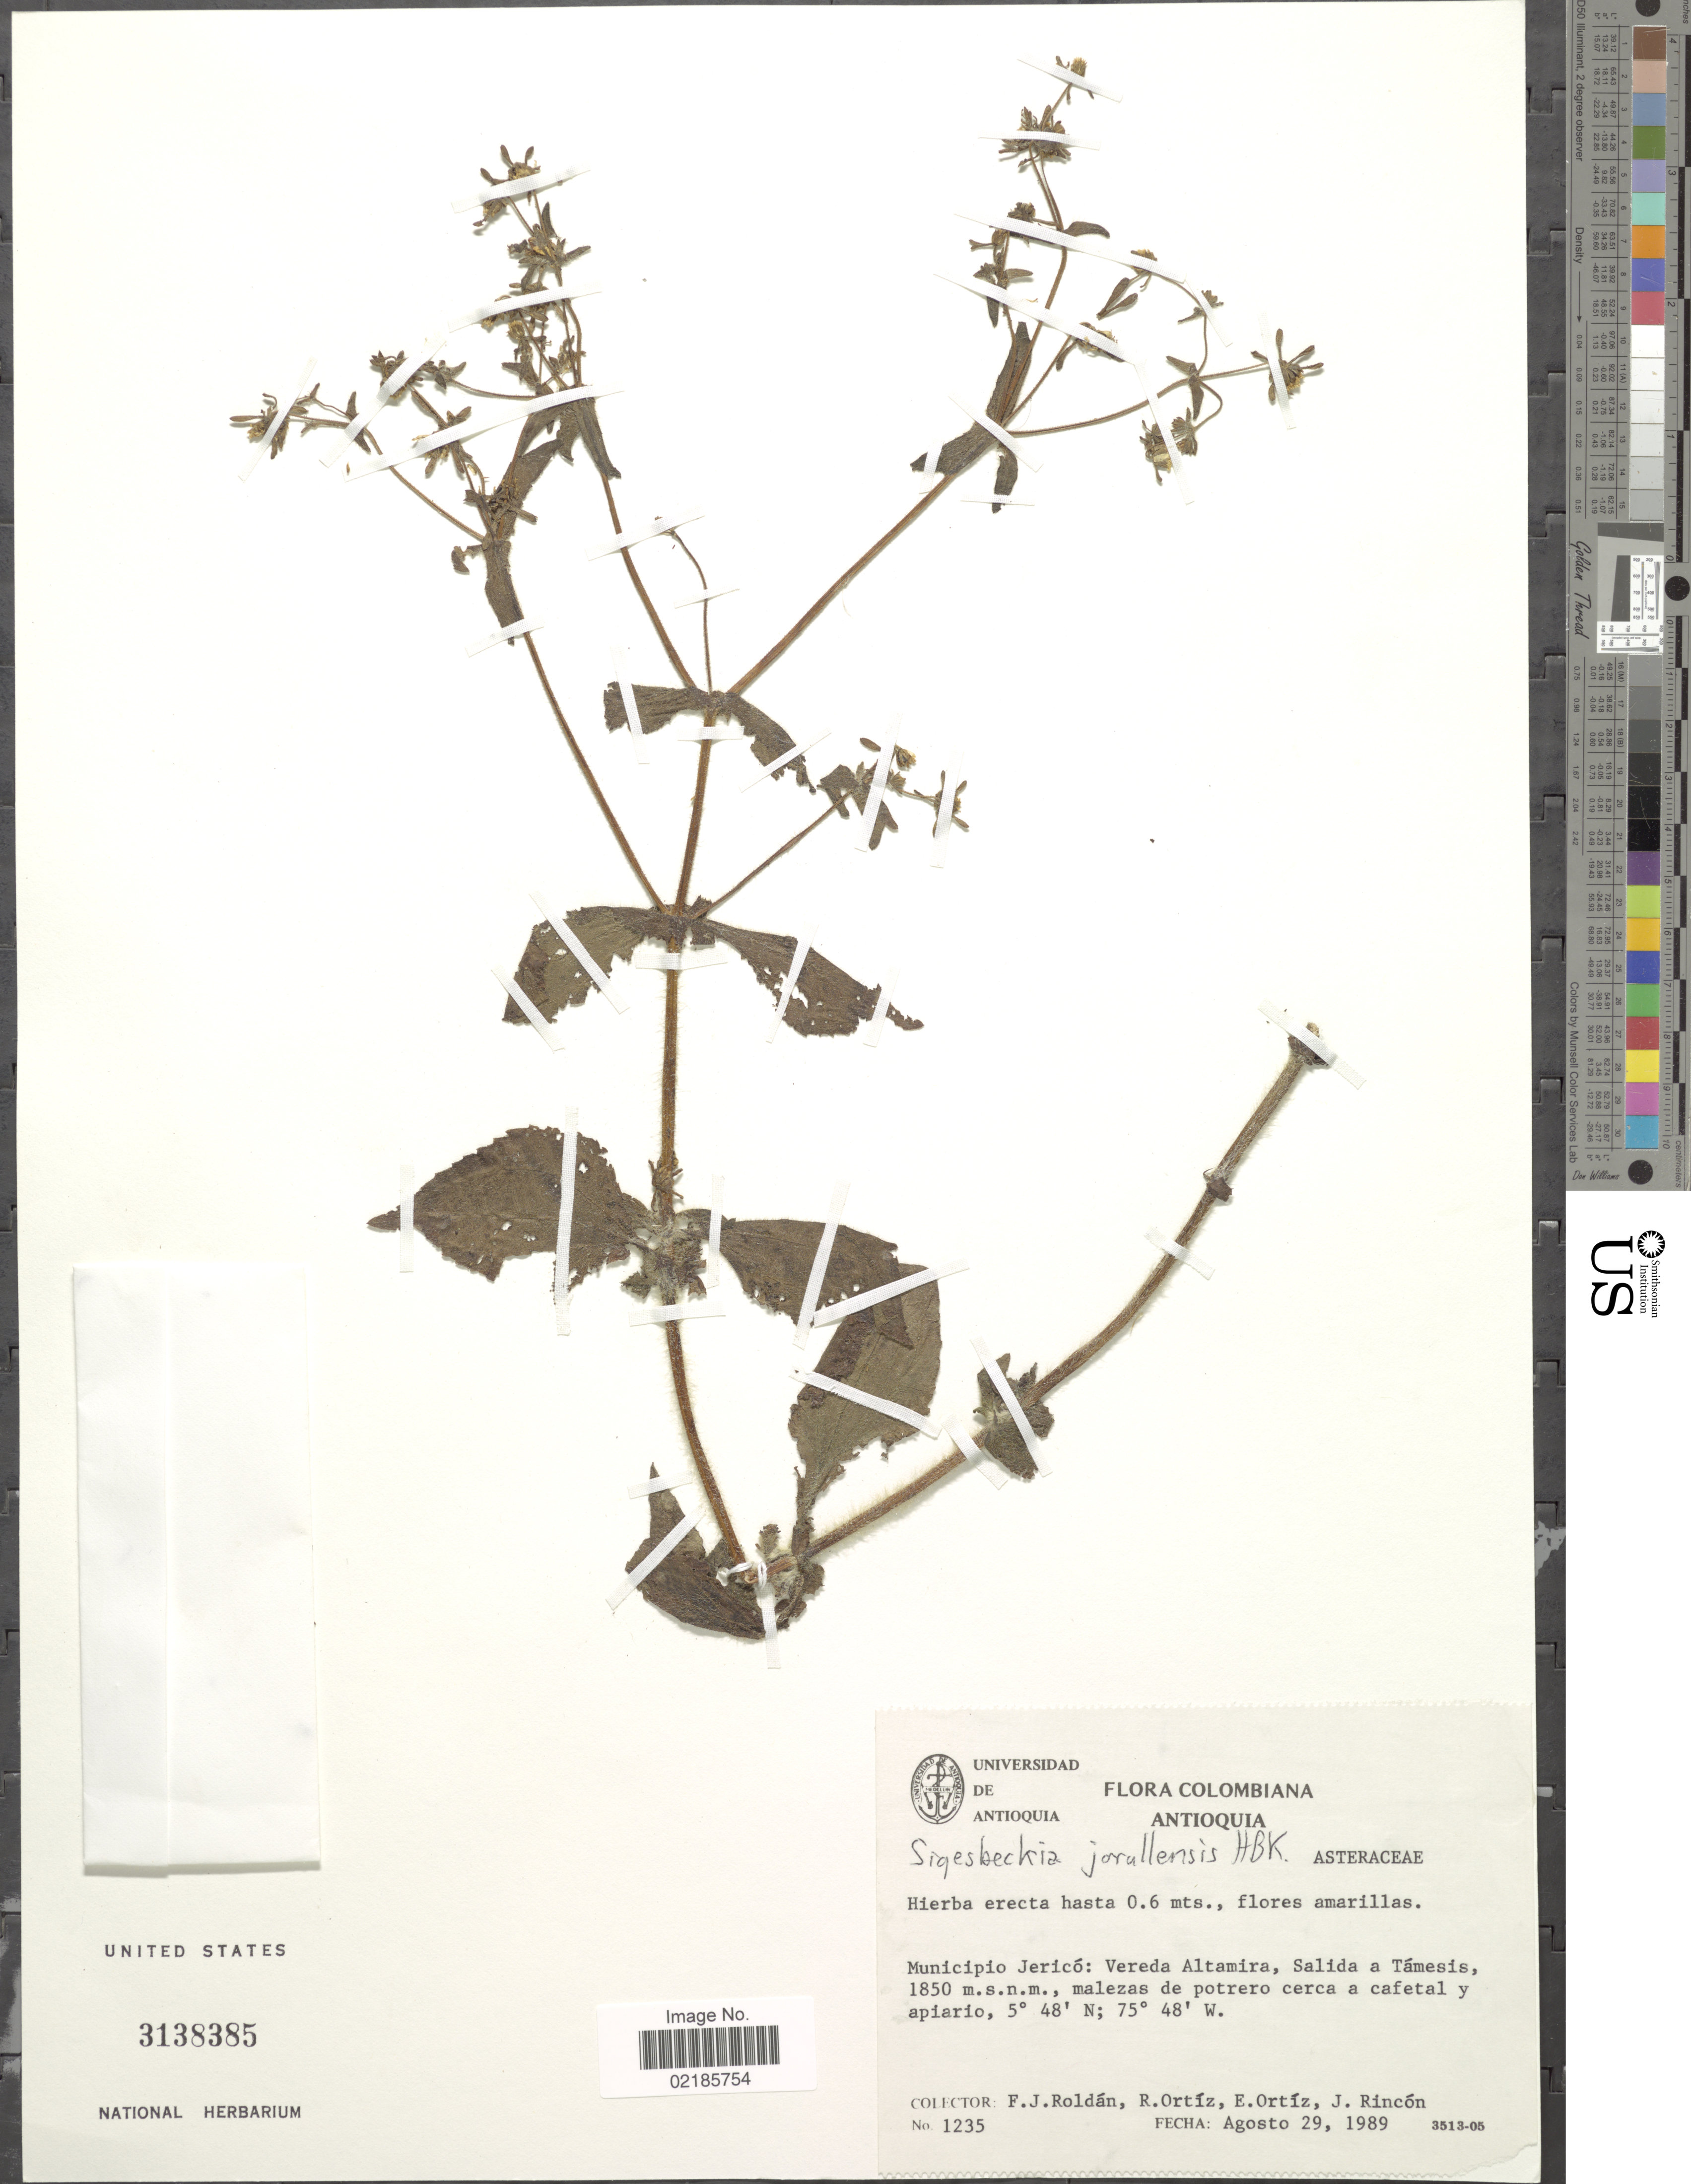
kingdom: Plantae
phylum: Tracheophyta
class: Magnoliopsida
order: Asterales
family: Asteraceae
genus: Sigesbeckia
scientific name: Sigesbeckia jorullensis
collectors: F. J. Roldán, R. Tún Ortíz, E. Ortíz & J. Rincón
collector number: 1235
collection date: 1989-08-29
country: Colombia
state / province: Antioquia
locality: Municipio Jericó: Vereda Altamira, Salida a Támesis, malezas de potrero cerca a cafetal y apiario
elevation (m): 1850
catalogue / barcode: US 3138385